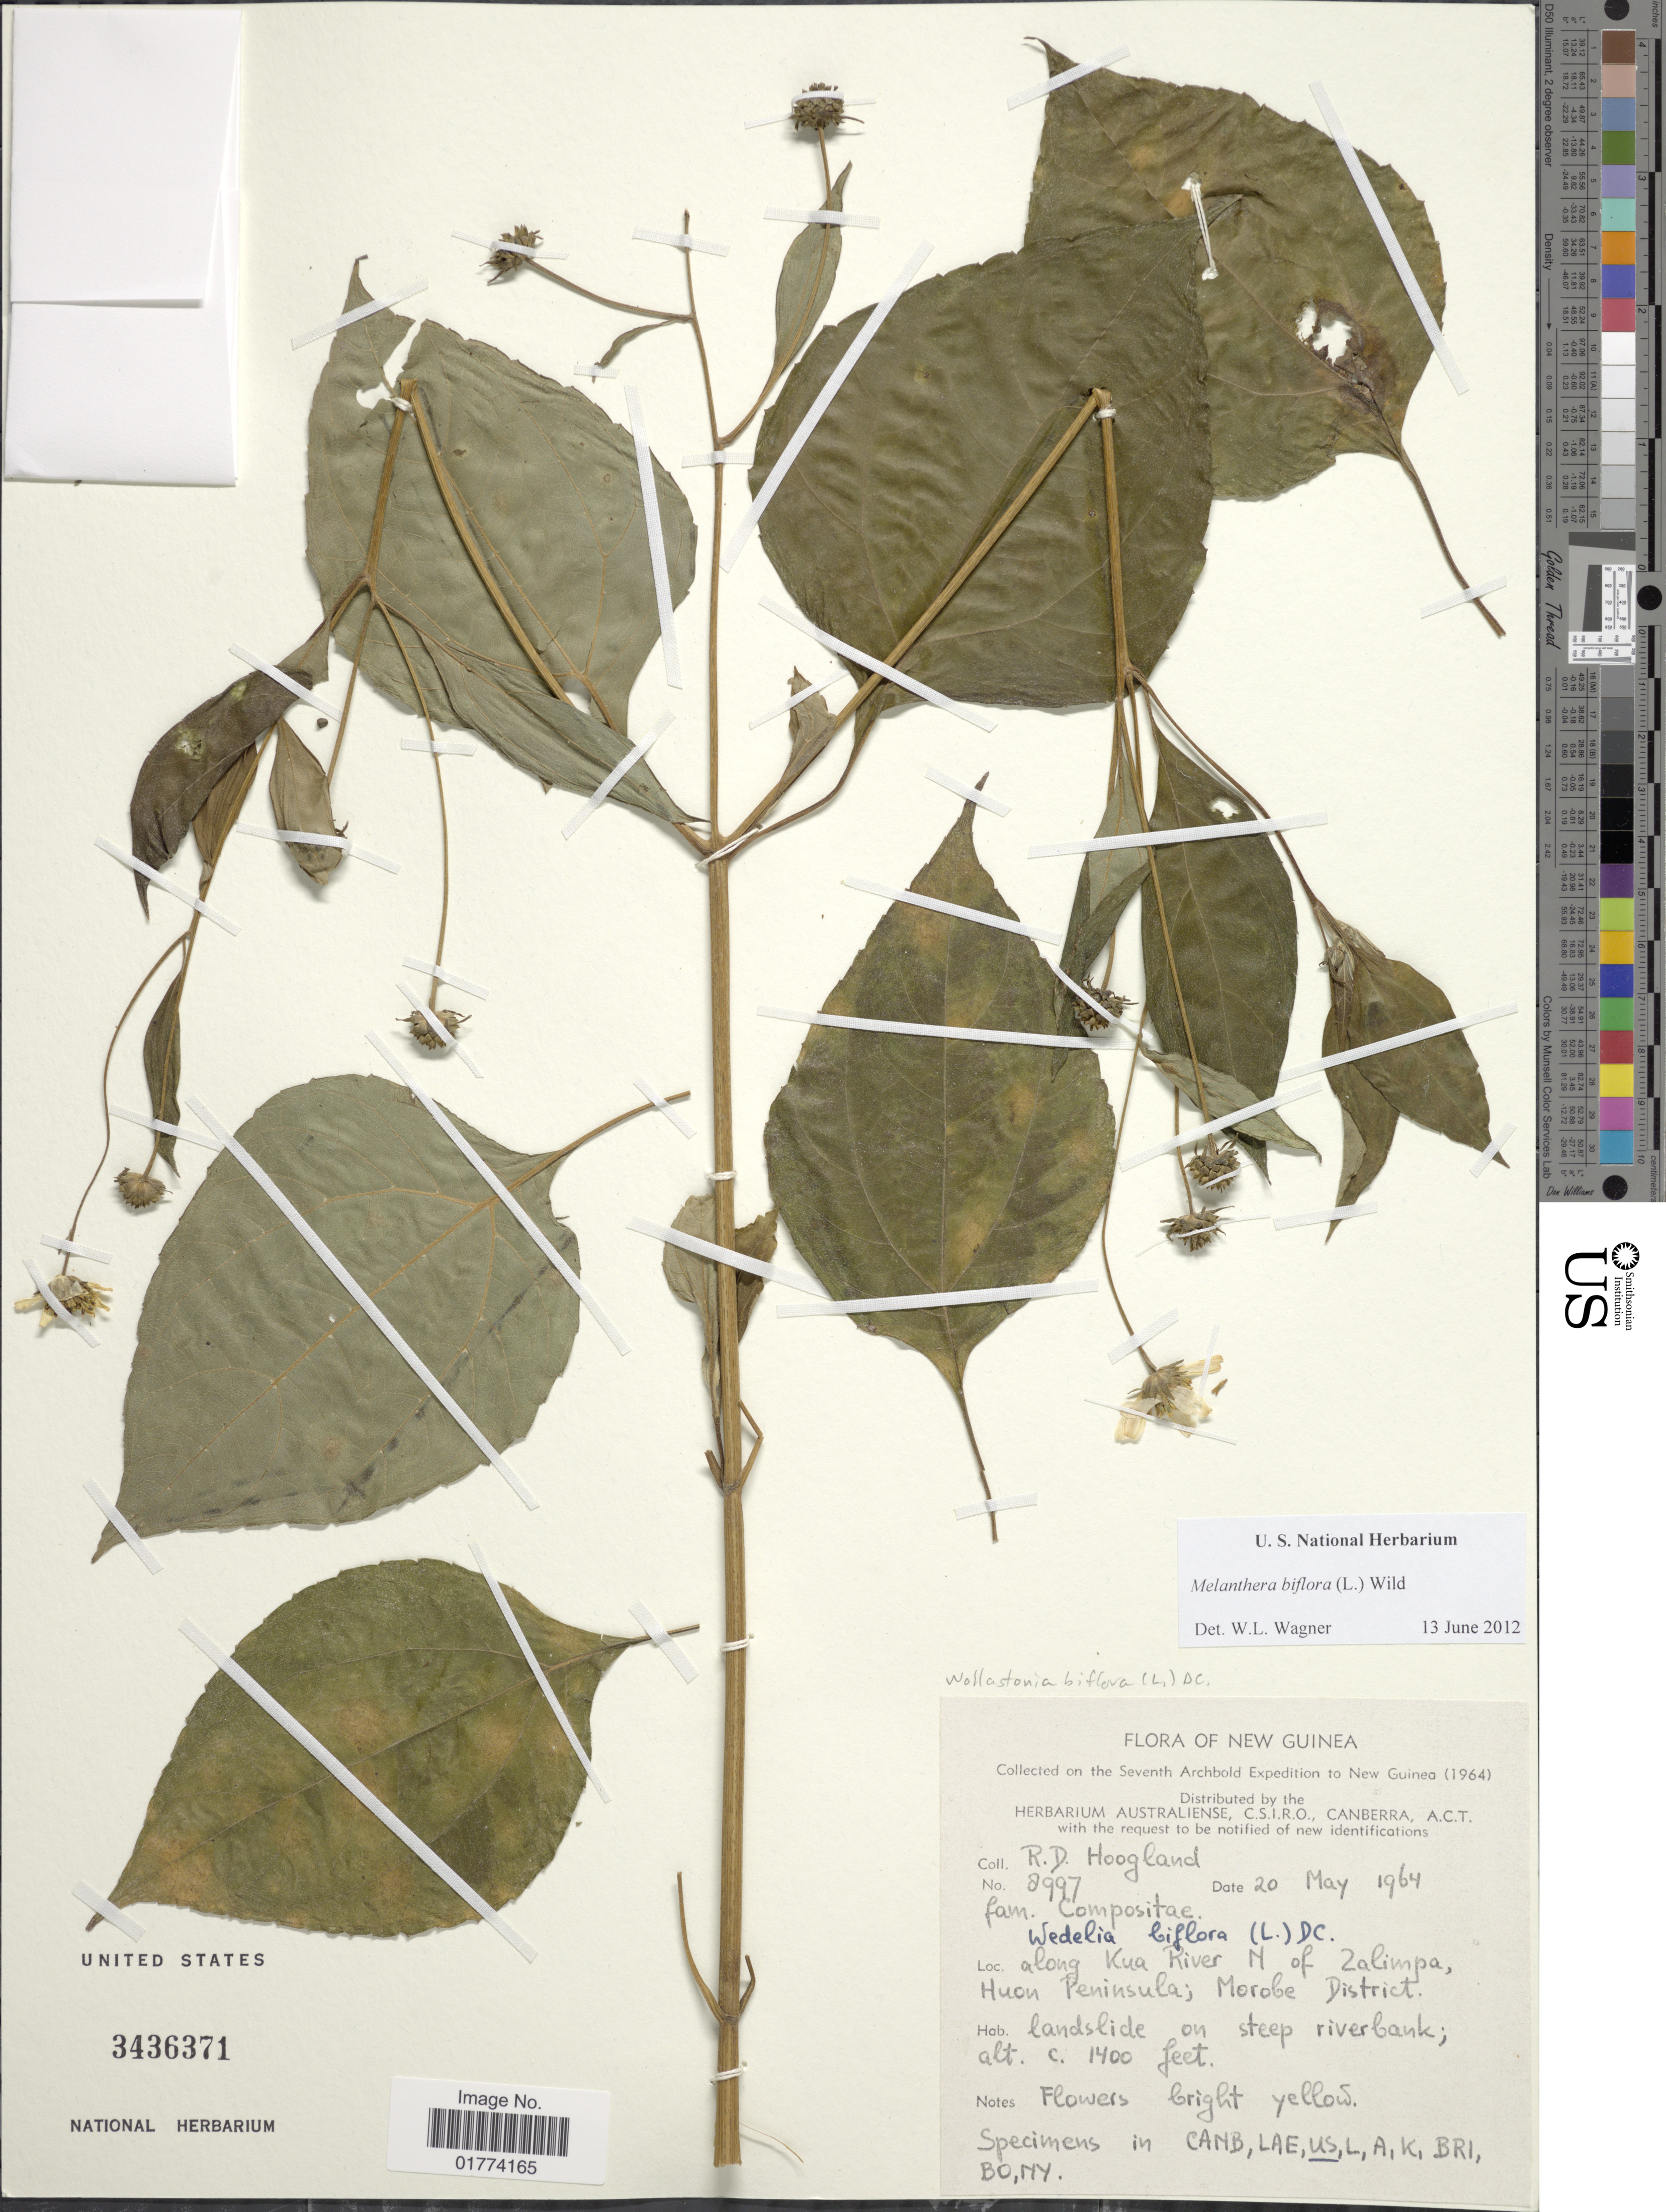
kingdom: Plantae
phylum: Tracheophyta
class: Magnoliopsida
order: Asterales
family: Asteraceae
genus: Wollastonia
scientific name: Wollastonia biflora var. biflora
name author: (L.) DC.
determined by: Wagner, W. L., (BOT), Smithsonian Institution - National Museum of Natural History (UNITED STATES)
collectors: R. D. Hoogland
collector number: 8997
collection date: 1964-05-20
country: Papua New Guinea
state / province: Morobe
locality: Along Kua River N of Zalimpa, Huon Peninsula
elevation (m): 427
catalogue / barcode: US 3436371